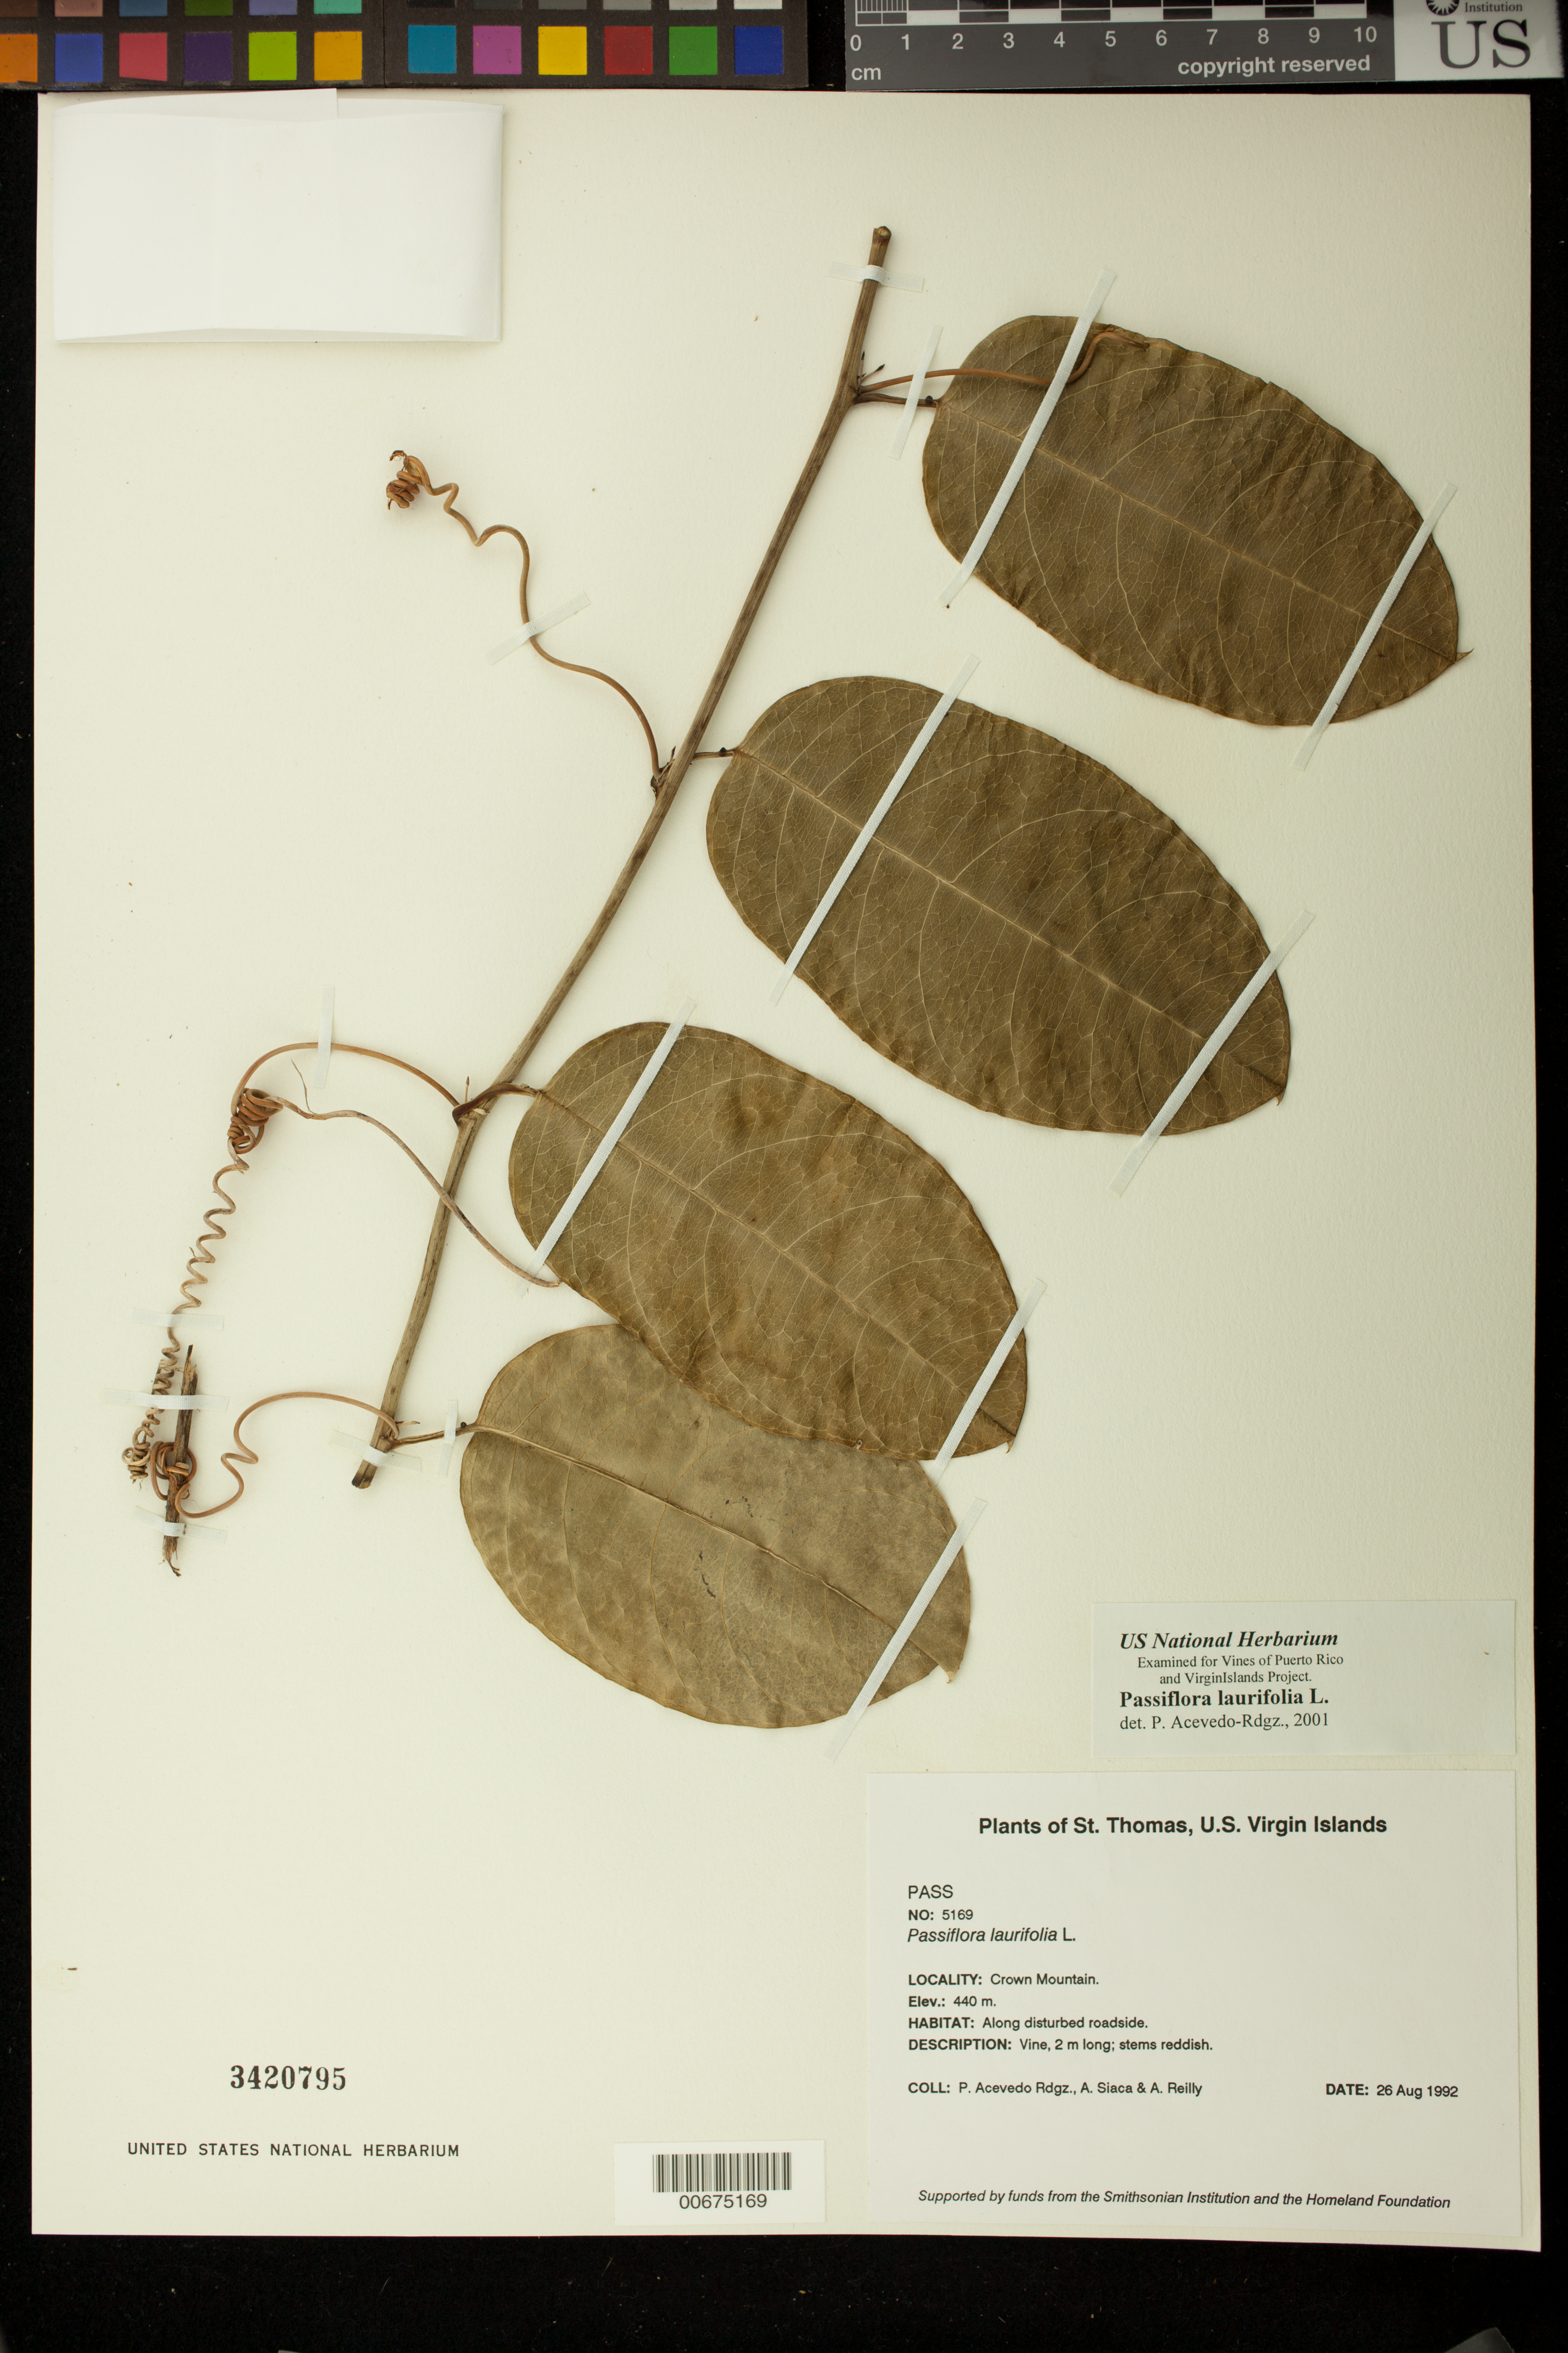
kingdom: Plantae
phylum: Tracheophyta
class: Magnoliopsida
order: Malpighiales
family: Passifloraceae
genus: Passiflora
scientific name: Passiflora laurifolia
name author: L.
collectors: P. Acevedo-Rodr., A. Siaca & A. Reilly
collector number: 5169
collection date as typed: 26 Aug 1992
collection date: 1992-08-26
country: U.S. Virgin Islands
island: St. Thomas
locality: Crown Mountain.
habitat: Along disturbed roadside.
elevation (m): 440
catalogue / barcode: US 3420795